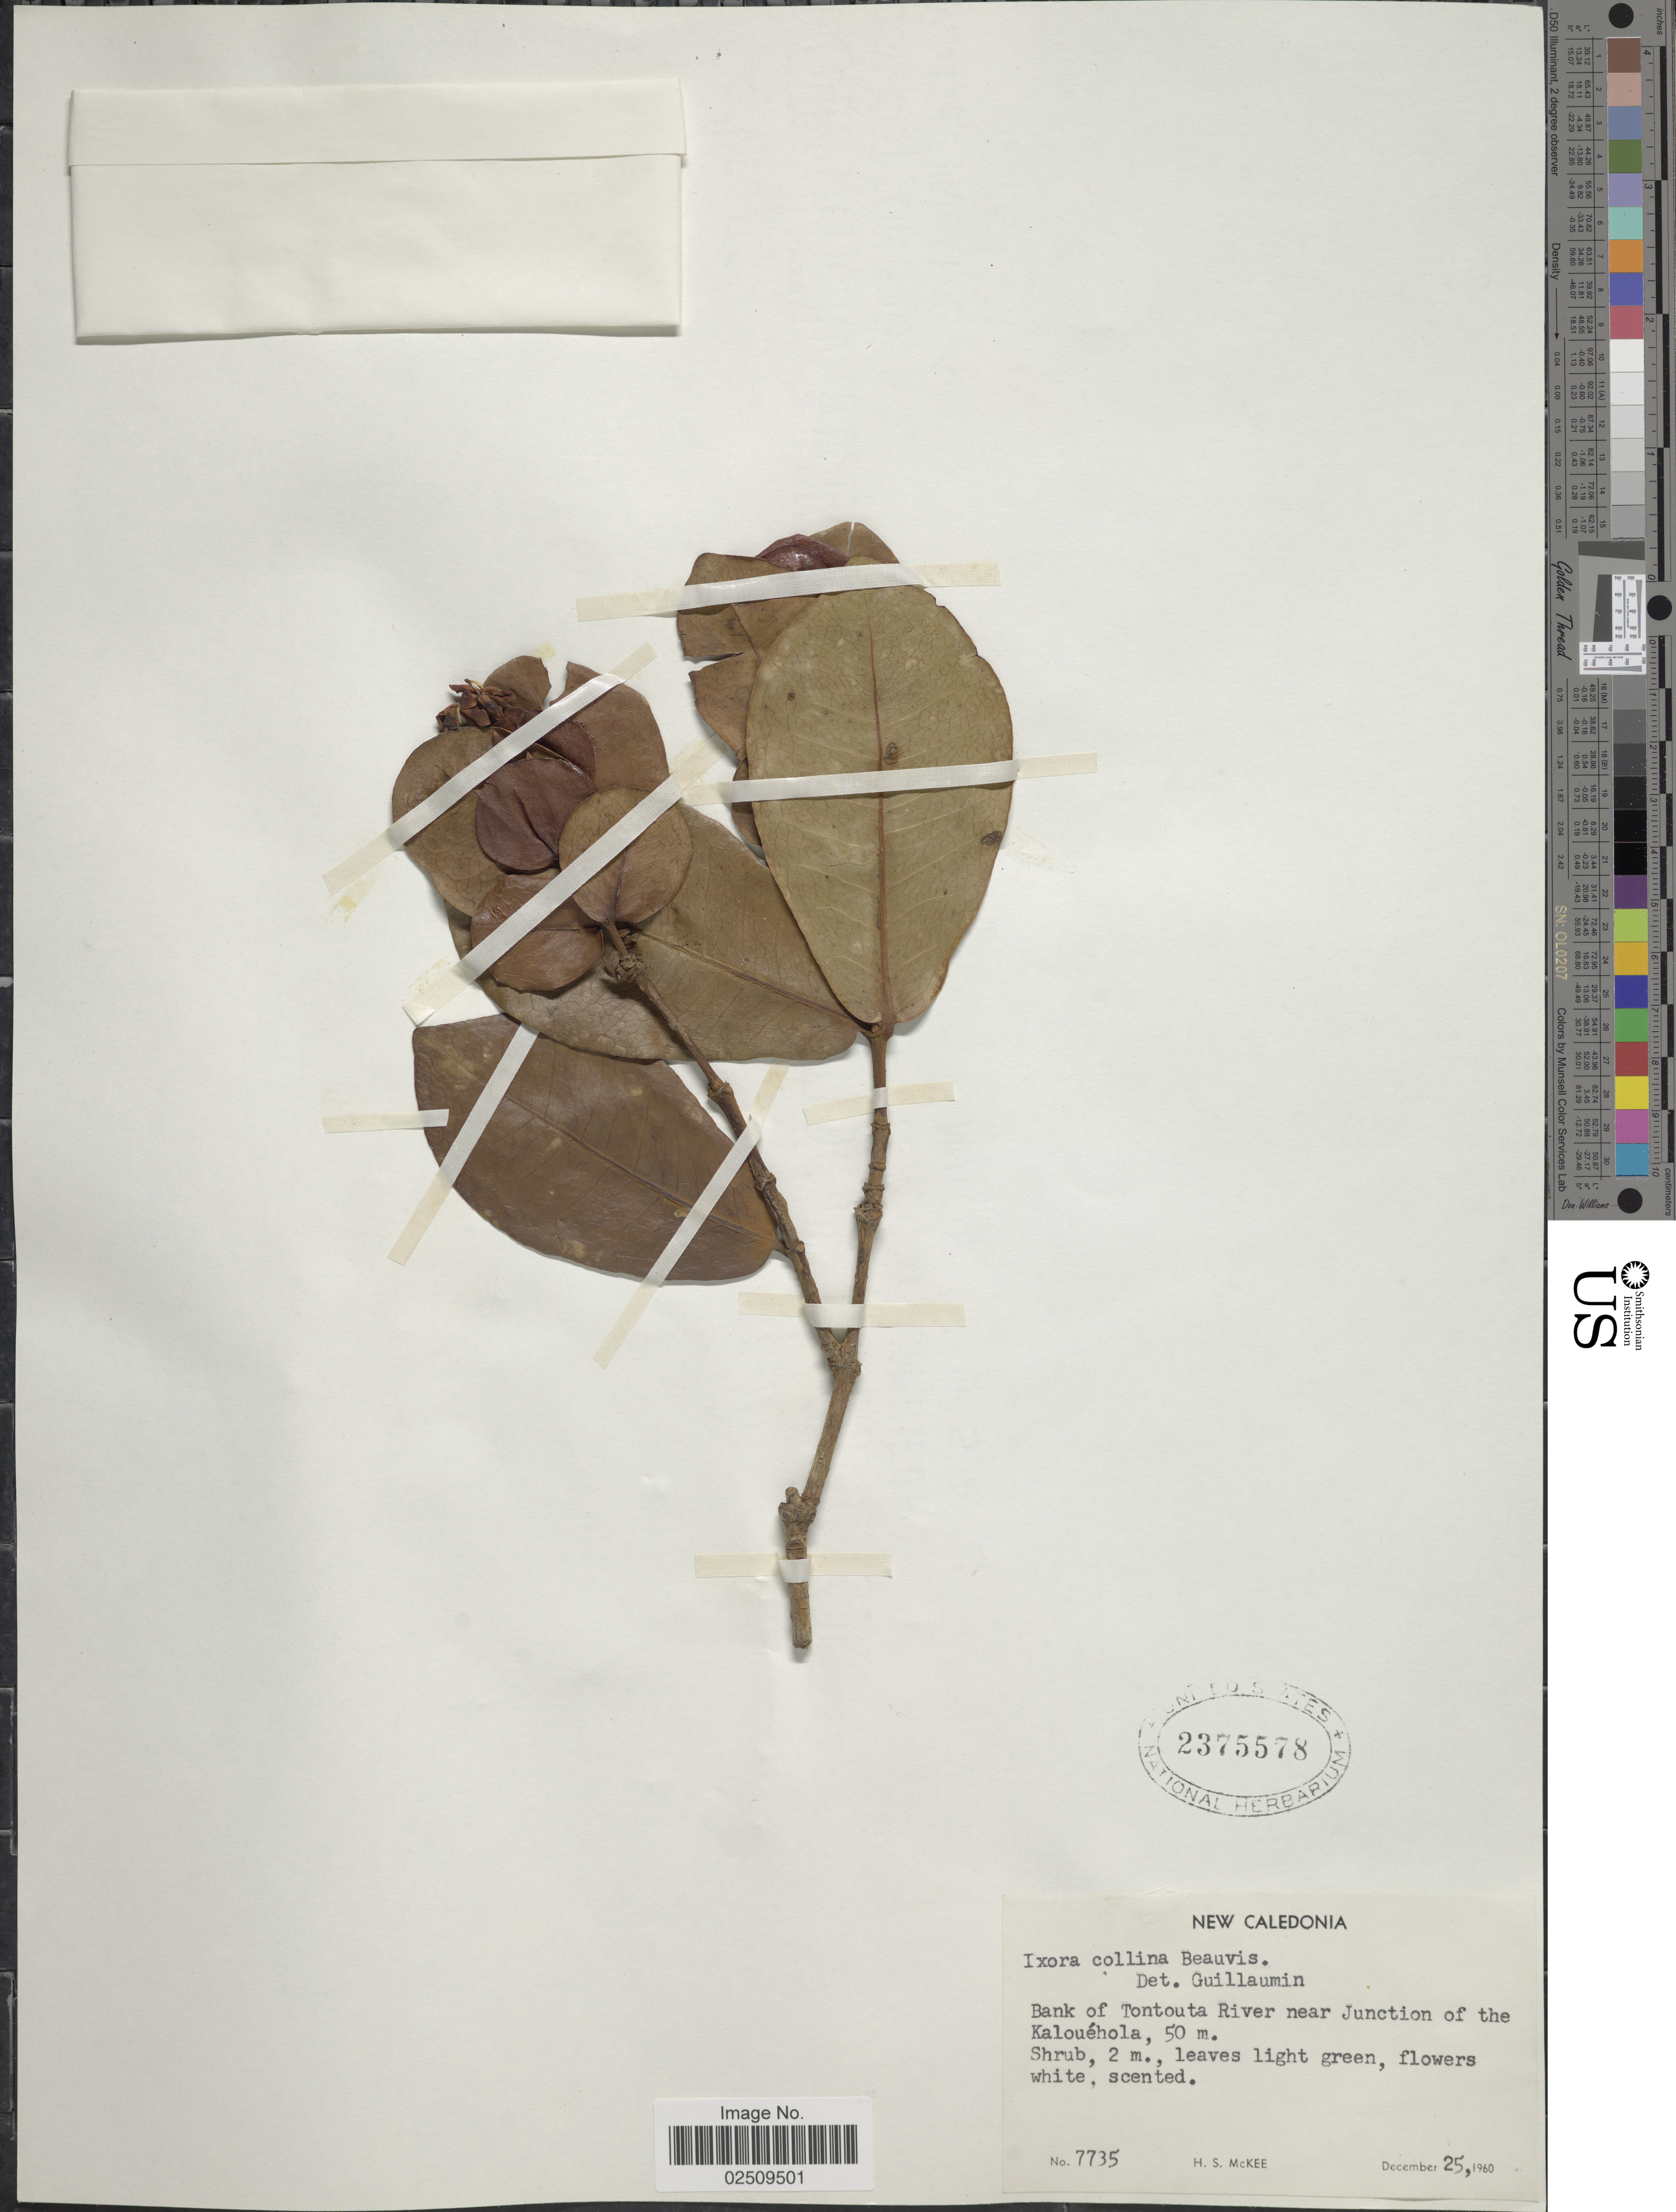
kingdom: Plantae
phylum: Tracheophyta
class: Magnoliopsida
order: Gentianales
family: Rubiaceae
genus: Ixora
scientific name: Ixora collina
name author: (Montrouz.) Beauvis.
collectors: H. S. McKee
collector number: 7735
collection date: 1960-12-25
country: New Caledonia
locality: Bank of Tontouta River near Junction of the Kalouéhola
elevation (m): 50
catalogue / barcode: US 2375578